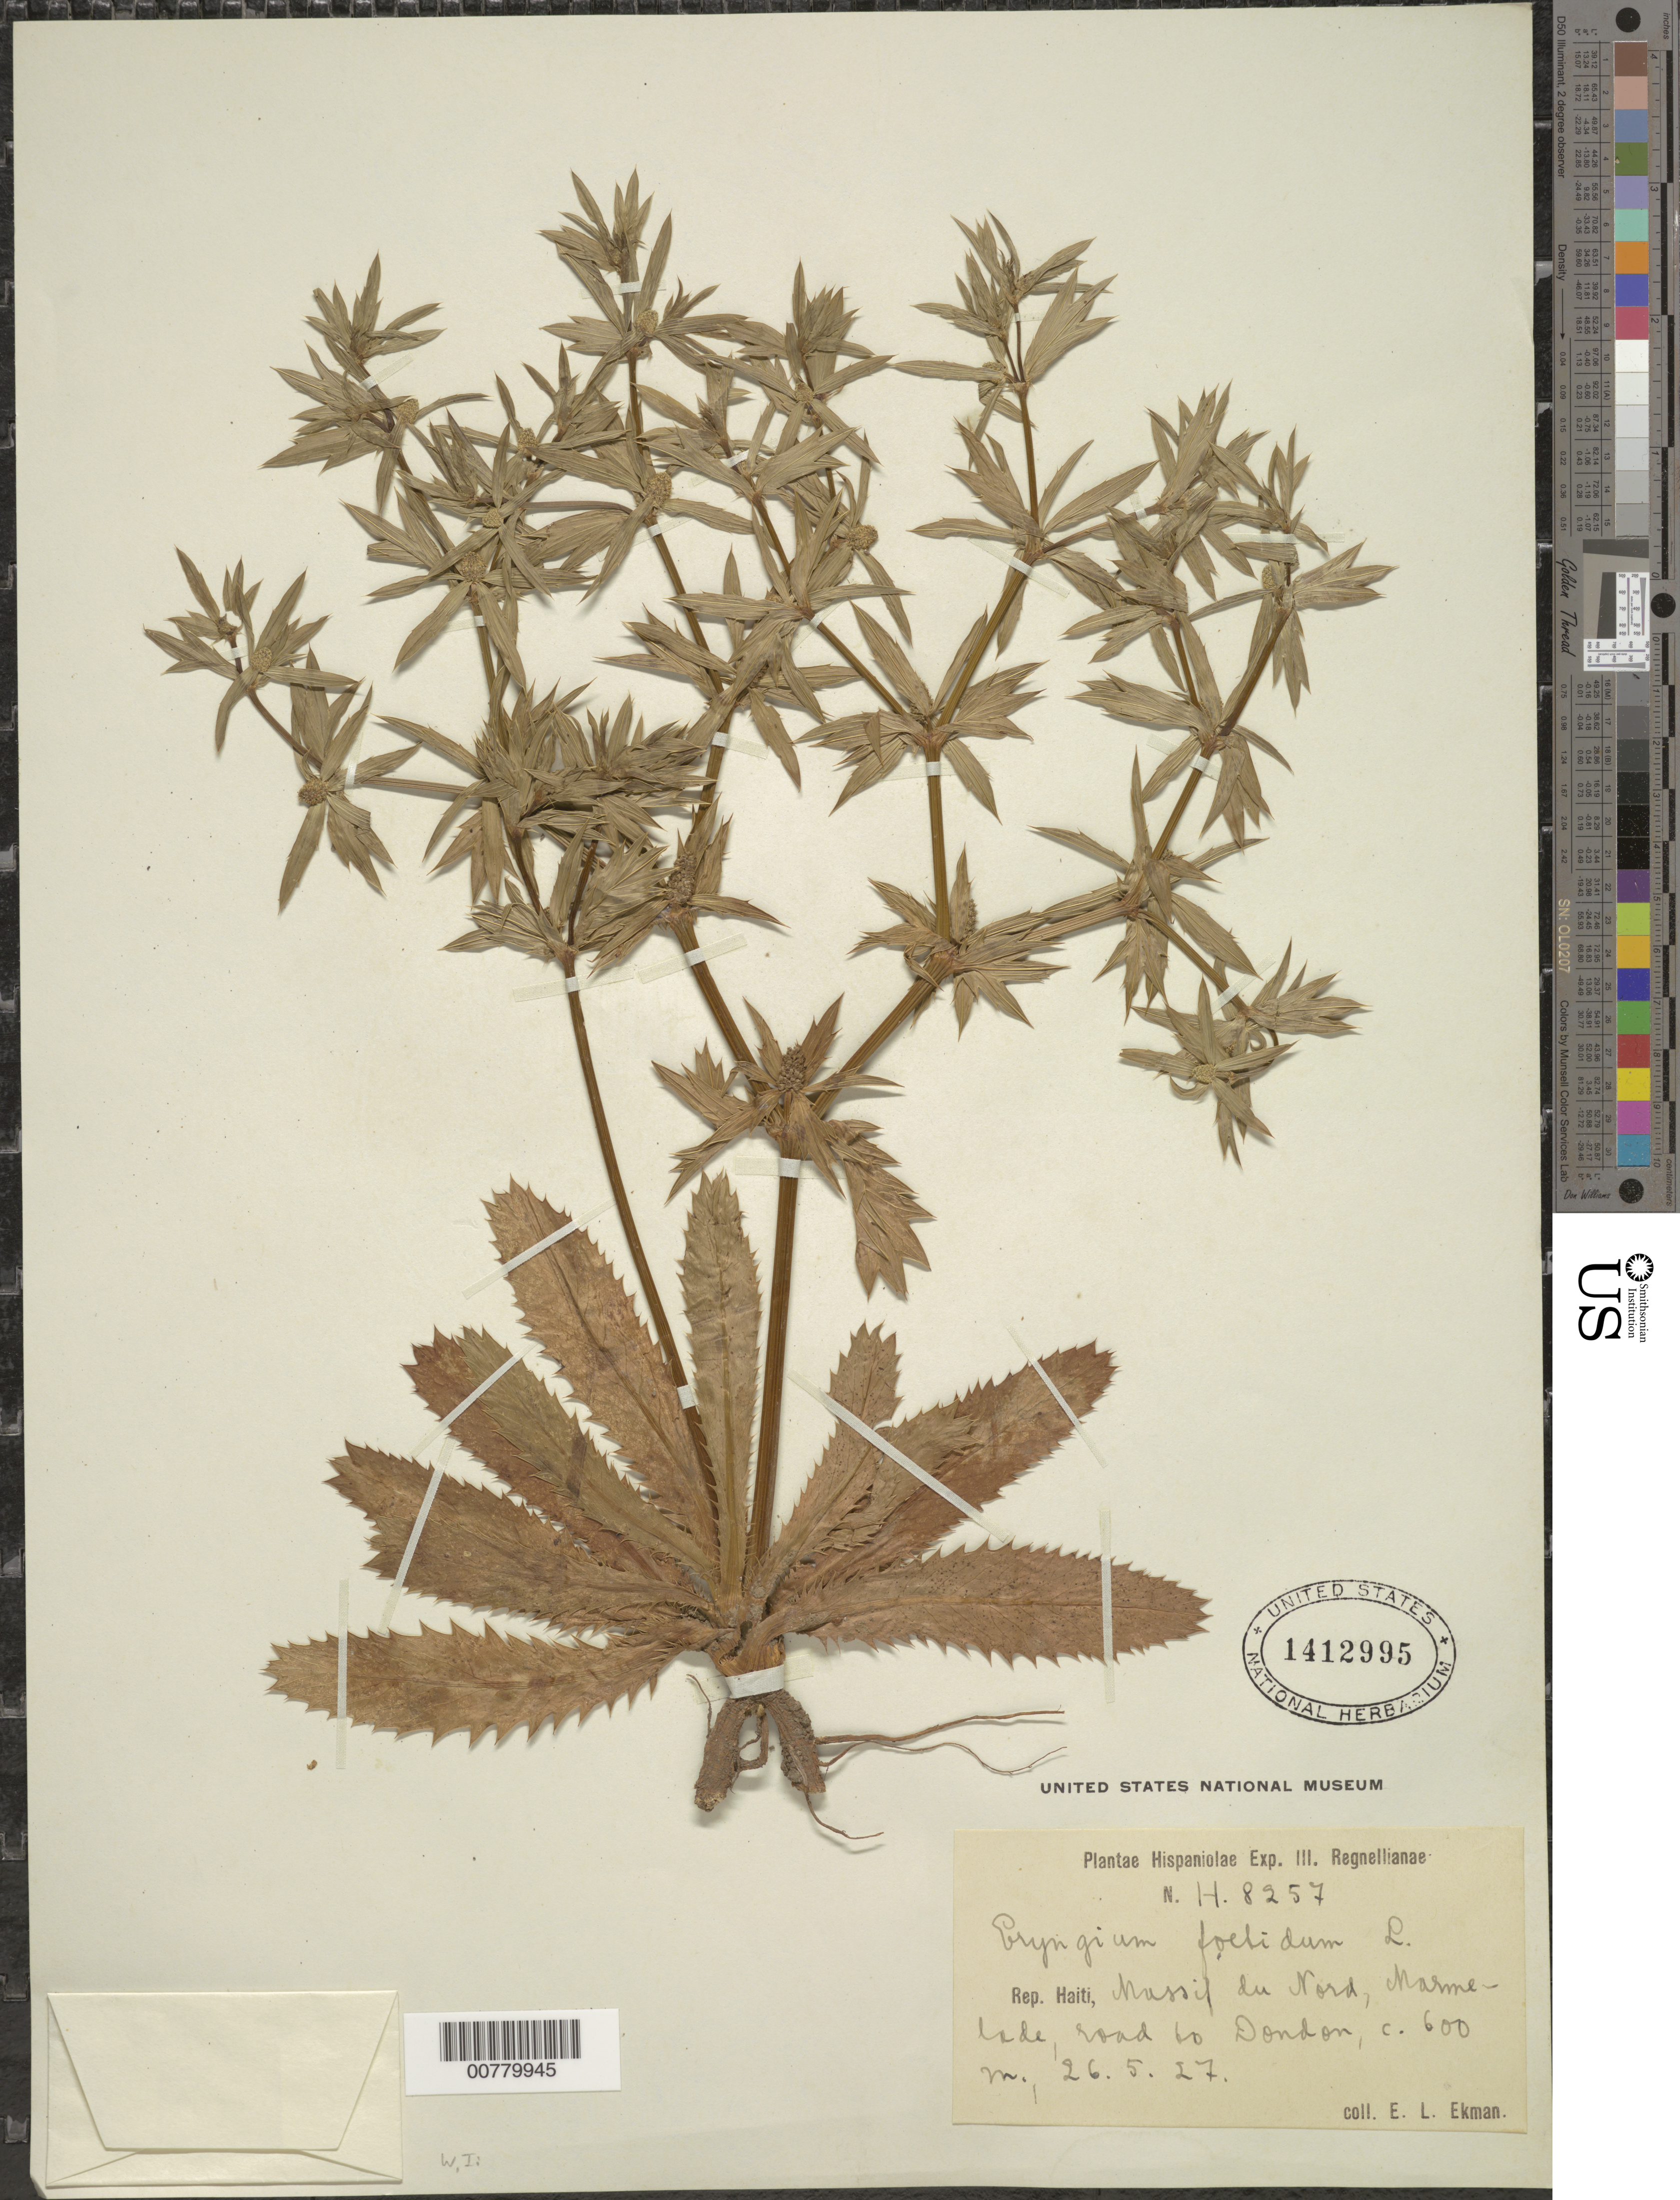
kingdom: Plantae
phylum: Tracheophyta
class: Magnoliopsida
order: Apiales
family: Apiaceae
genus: Eryngium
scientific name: Eryngium foetidum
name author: L.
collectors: E. L. Ekman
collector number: H 8257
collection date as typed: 26 May 1927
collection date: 1927-05-26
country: Haiti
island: Hispaniola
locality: Massif du Nord, Marmelade, road to Dondon.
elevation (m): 600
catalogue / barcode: US 1412995